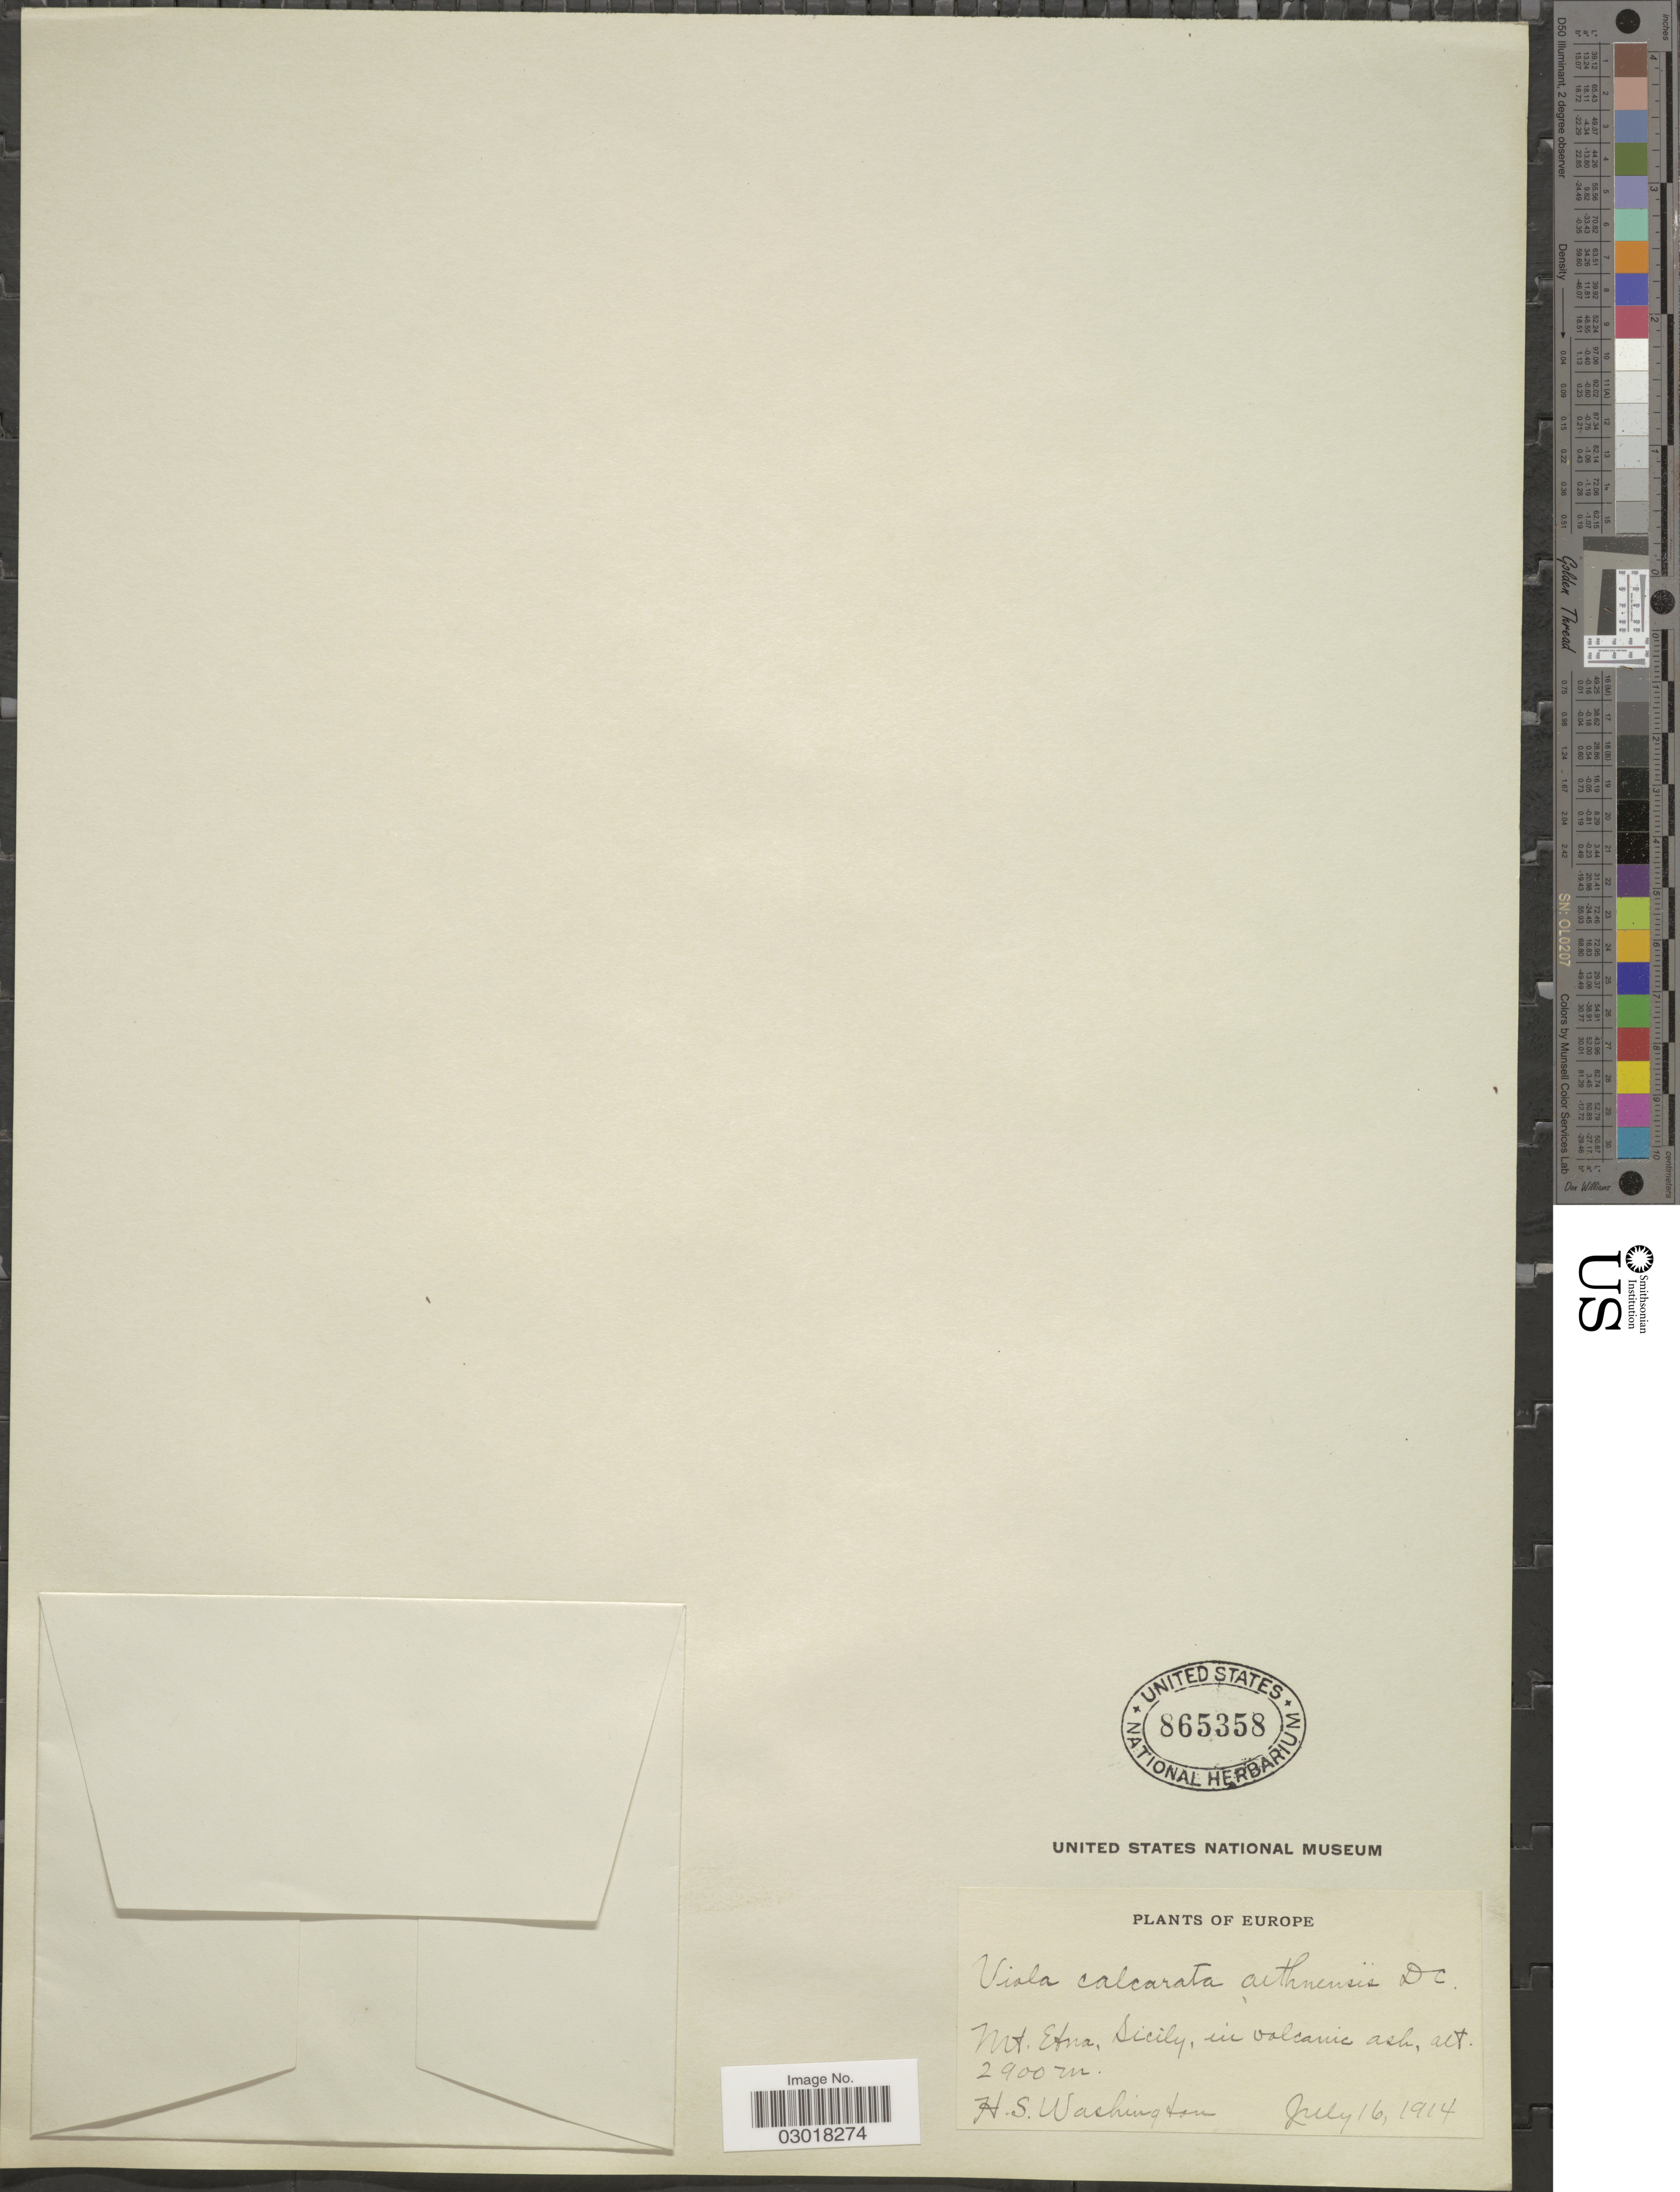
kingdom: Plantae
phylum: Tracheophyta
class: Magnoliopsida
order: Malpighiales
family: Violaceae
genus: Viola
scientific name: Viola calcarata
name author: L.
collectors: H. Washington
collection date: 1914-07-16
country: Italy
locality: Mt Etna, Sicily, in volcanic ash.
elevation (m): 2900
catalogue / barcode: US 865358